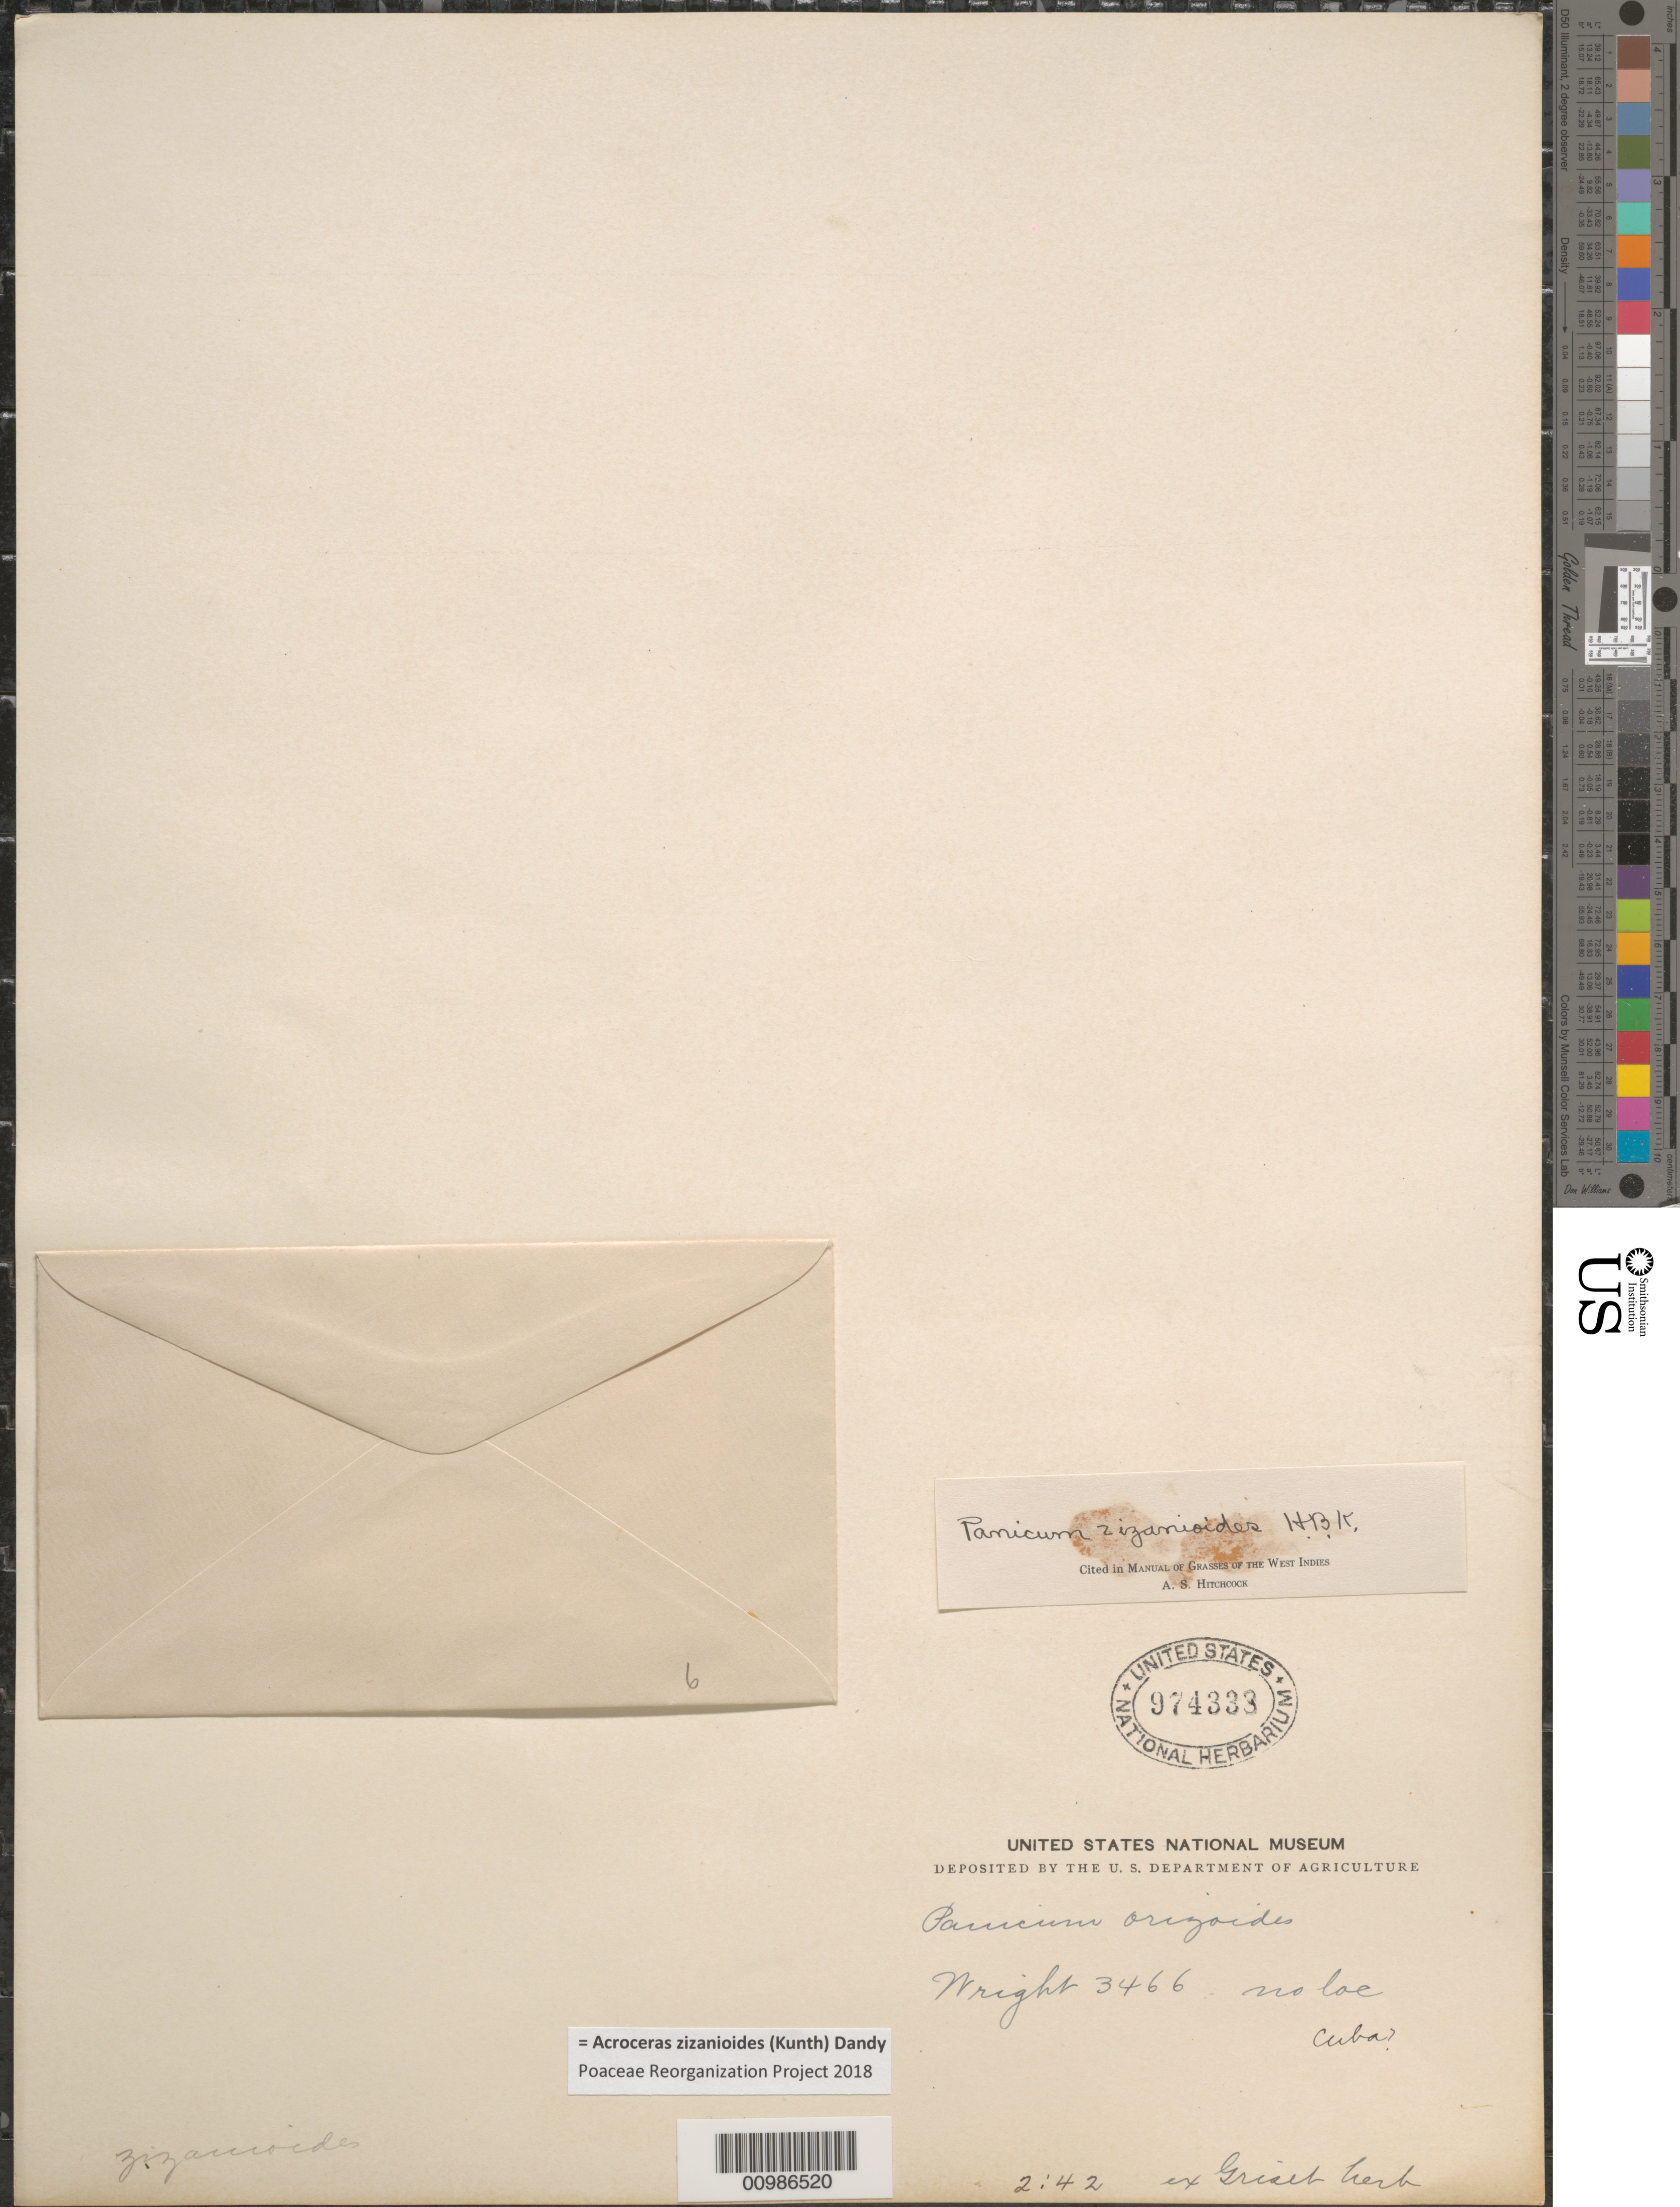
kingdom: Plantae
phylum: Tracheophyta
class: Liliopsida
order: Poales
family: Poaceae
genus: Acroceras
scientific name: Acroceras zizanioides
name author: (Kunth) Dandy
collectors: C. Wright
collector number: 3466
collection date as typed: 1800 to 1899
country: Cuba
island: Cuba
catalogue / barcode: US 974333